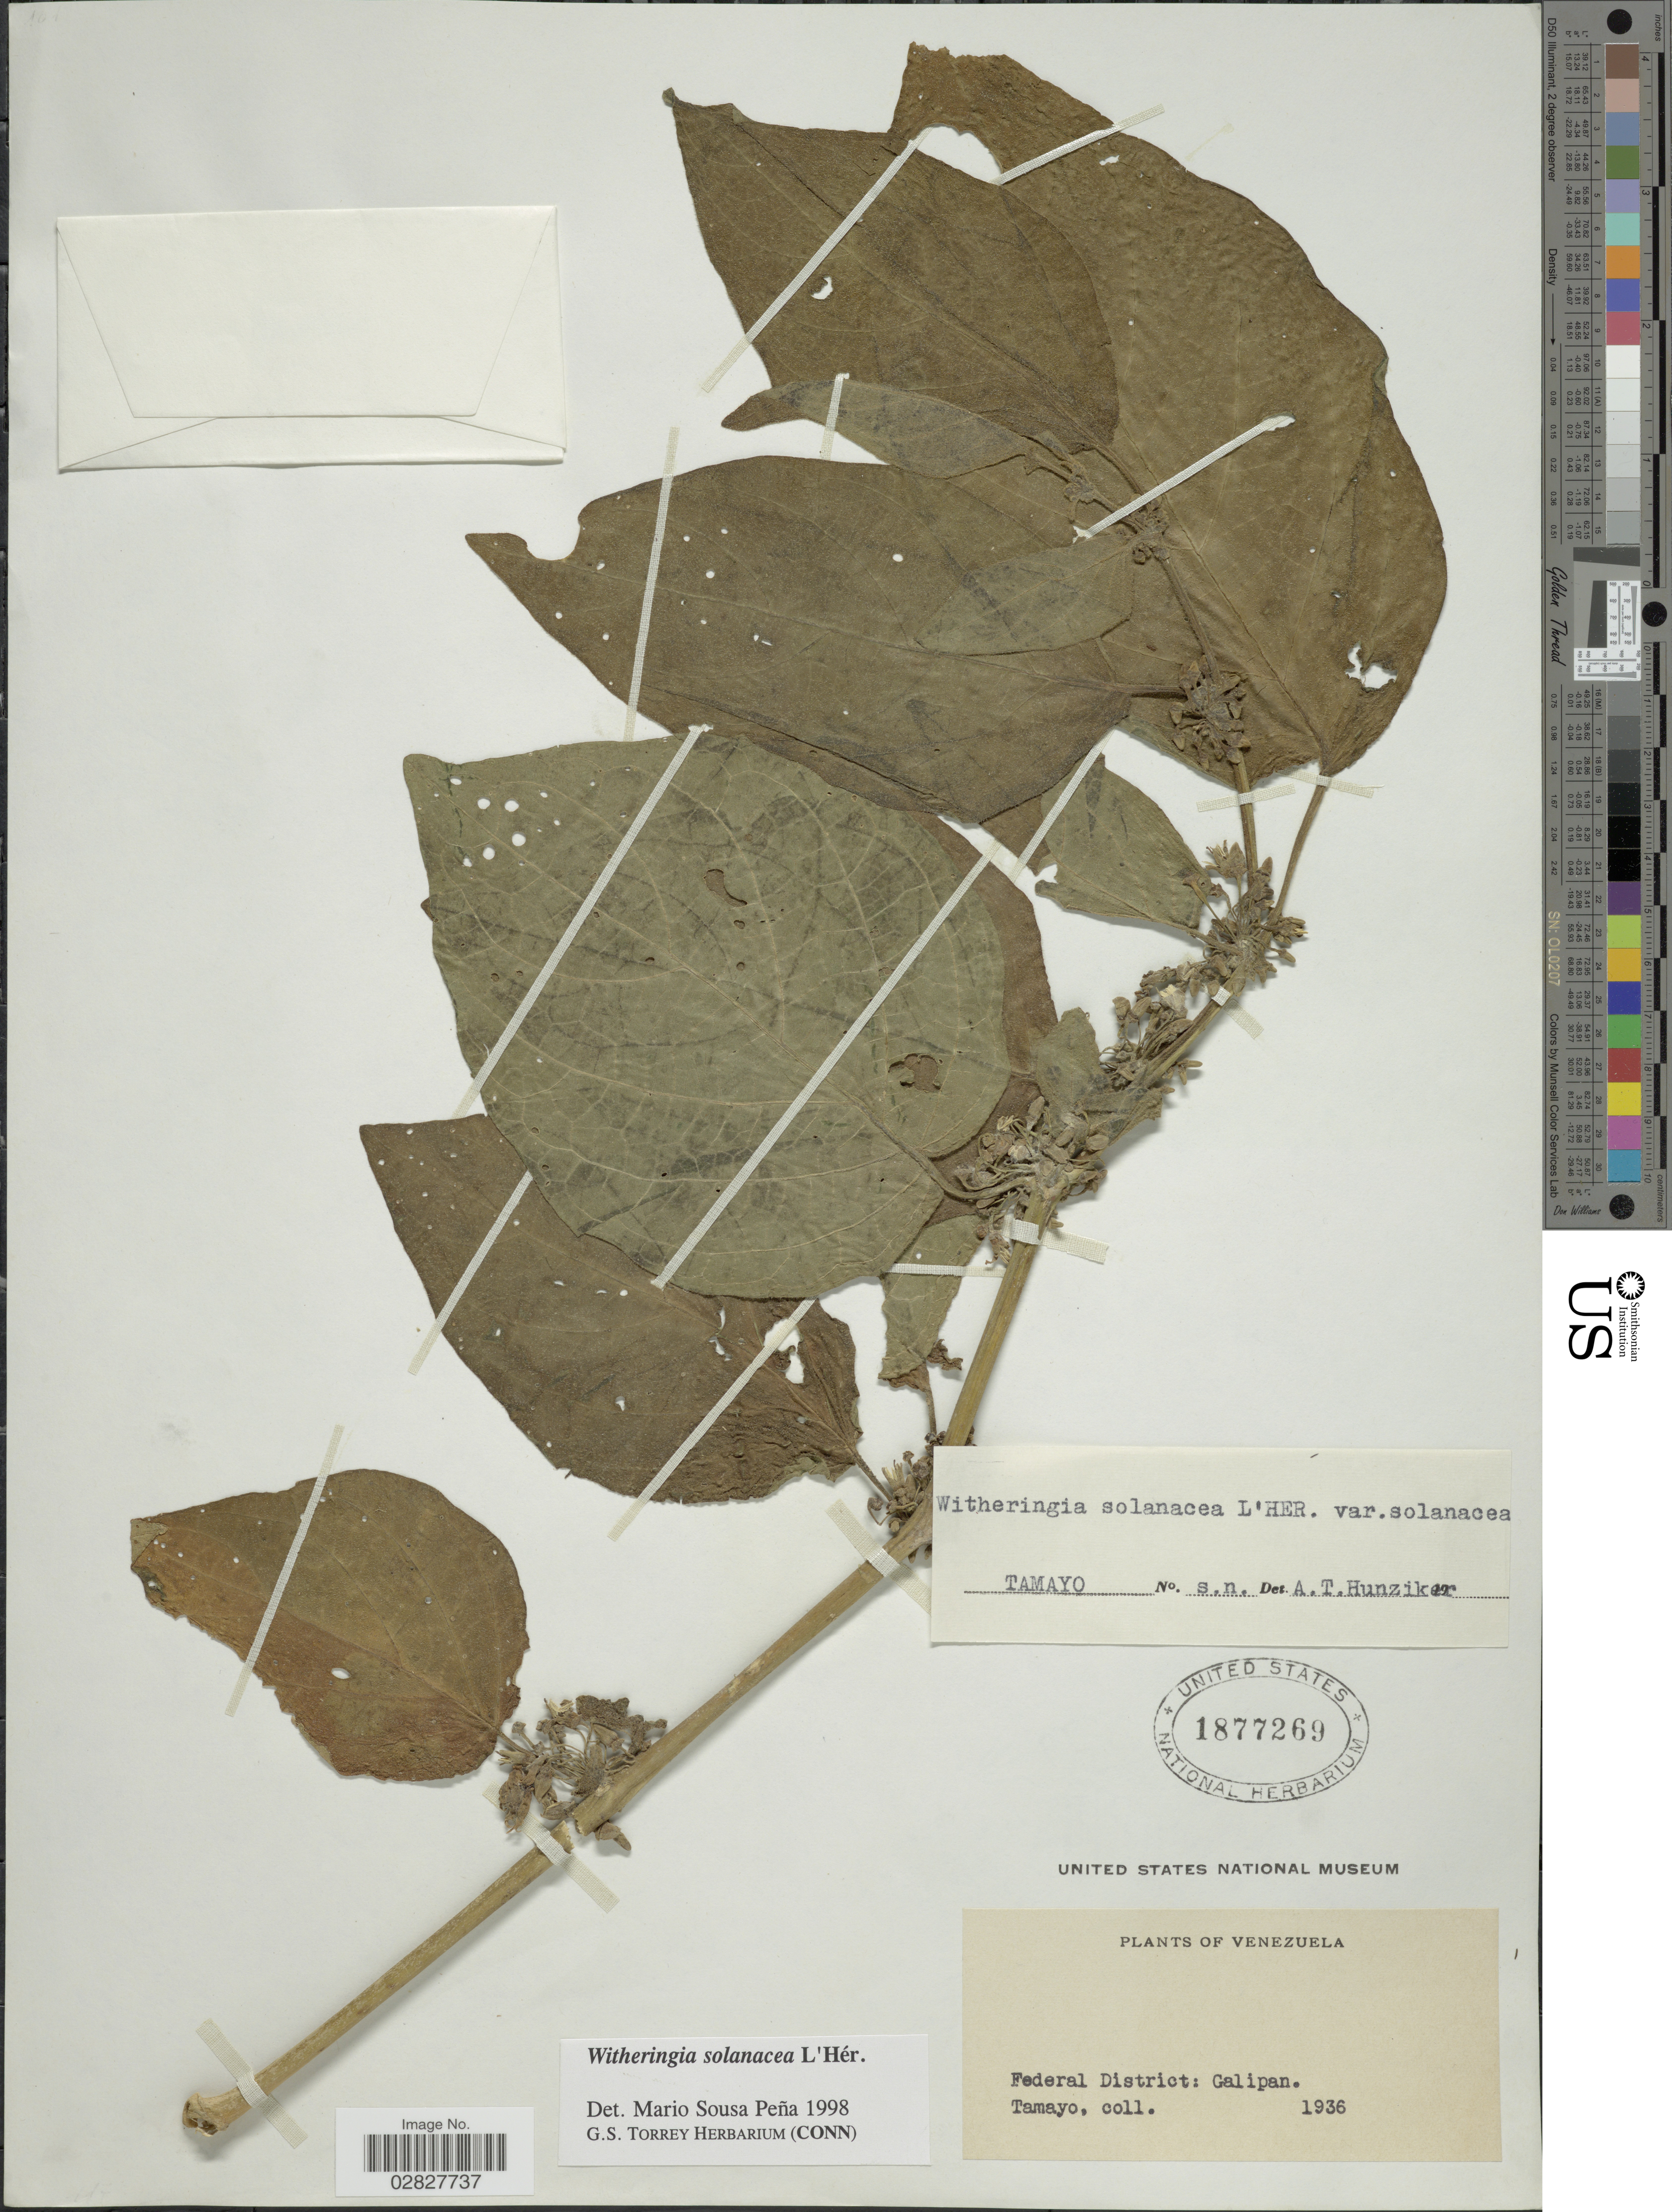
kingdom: Plantae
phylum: Tracheophyta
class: Magnoliopsida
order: Solanales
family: Solanaceae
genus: Witheringia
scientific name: Witheringia solanacea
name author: L'Hér.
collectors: -. Tamayo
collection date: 1936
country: Venezuela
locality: Federal District: Galipan.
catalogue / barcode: US 1877269